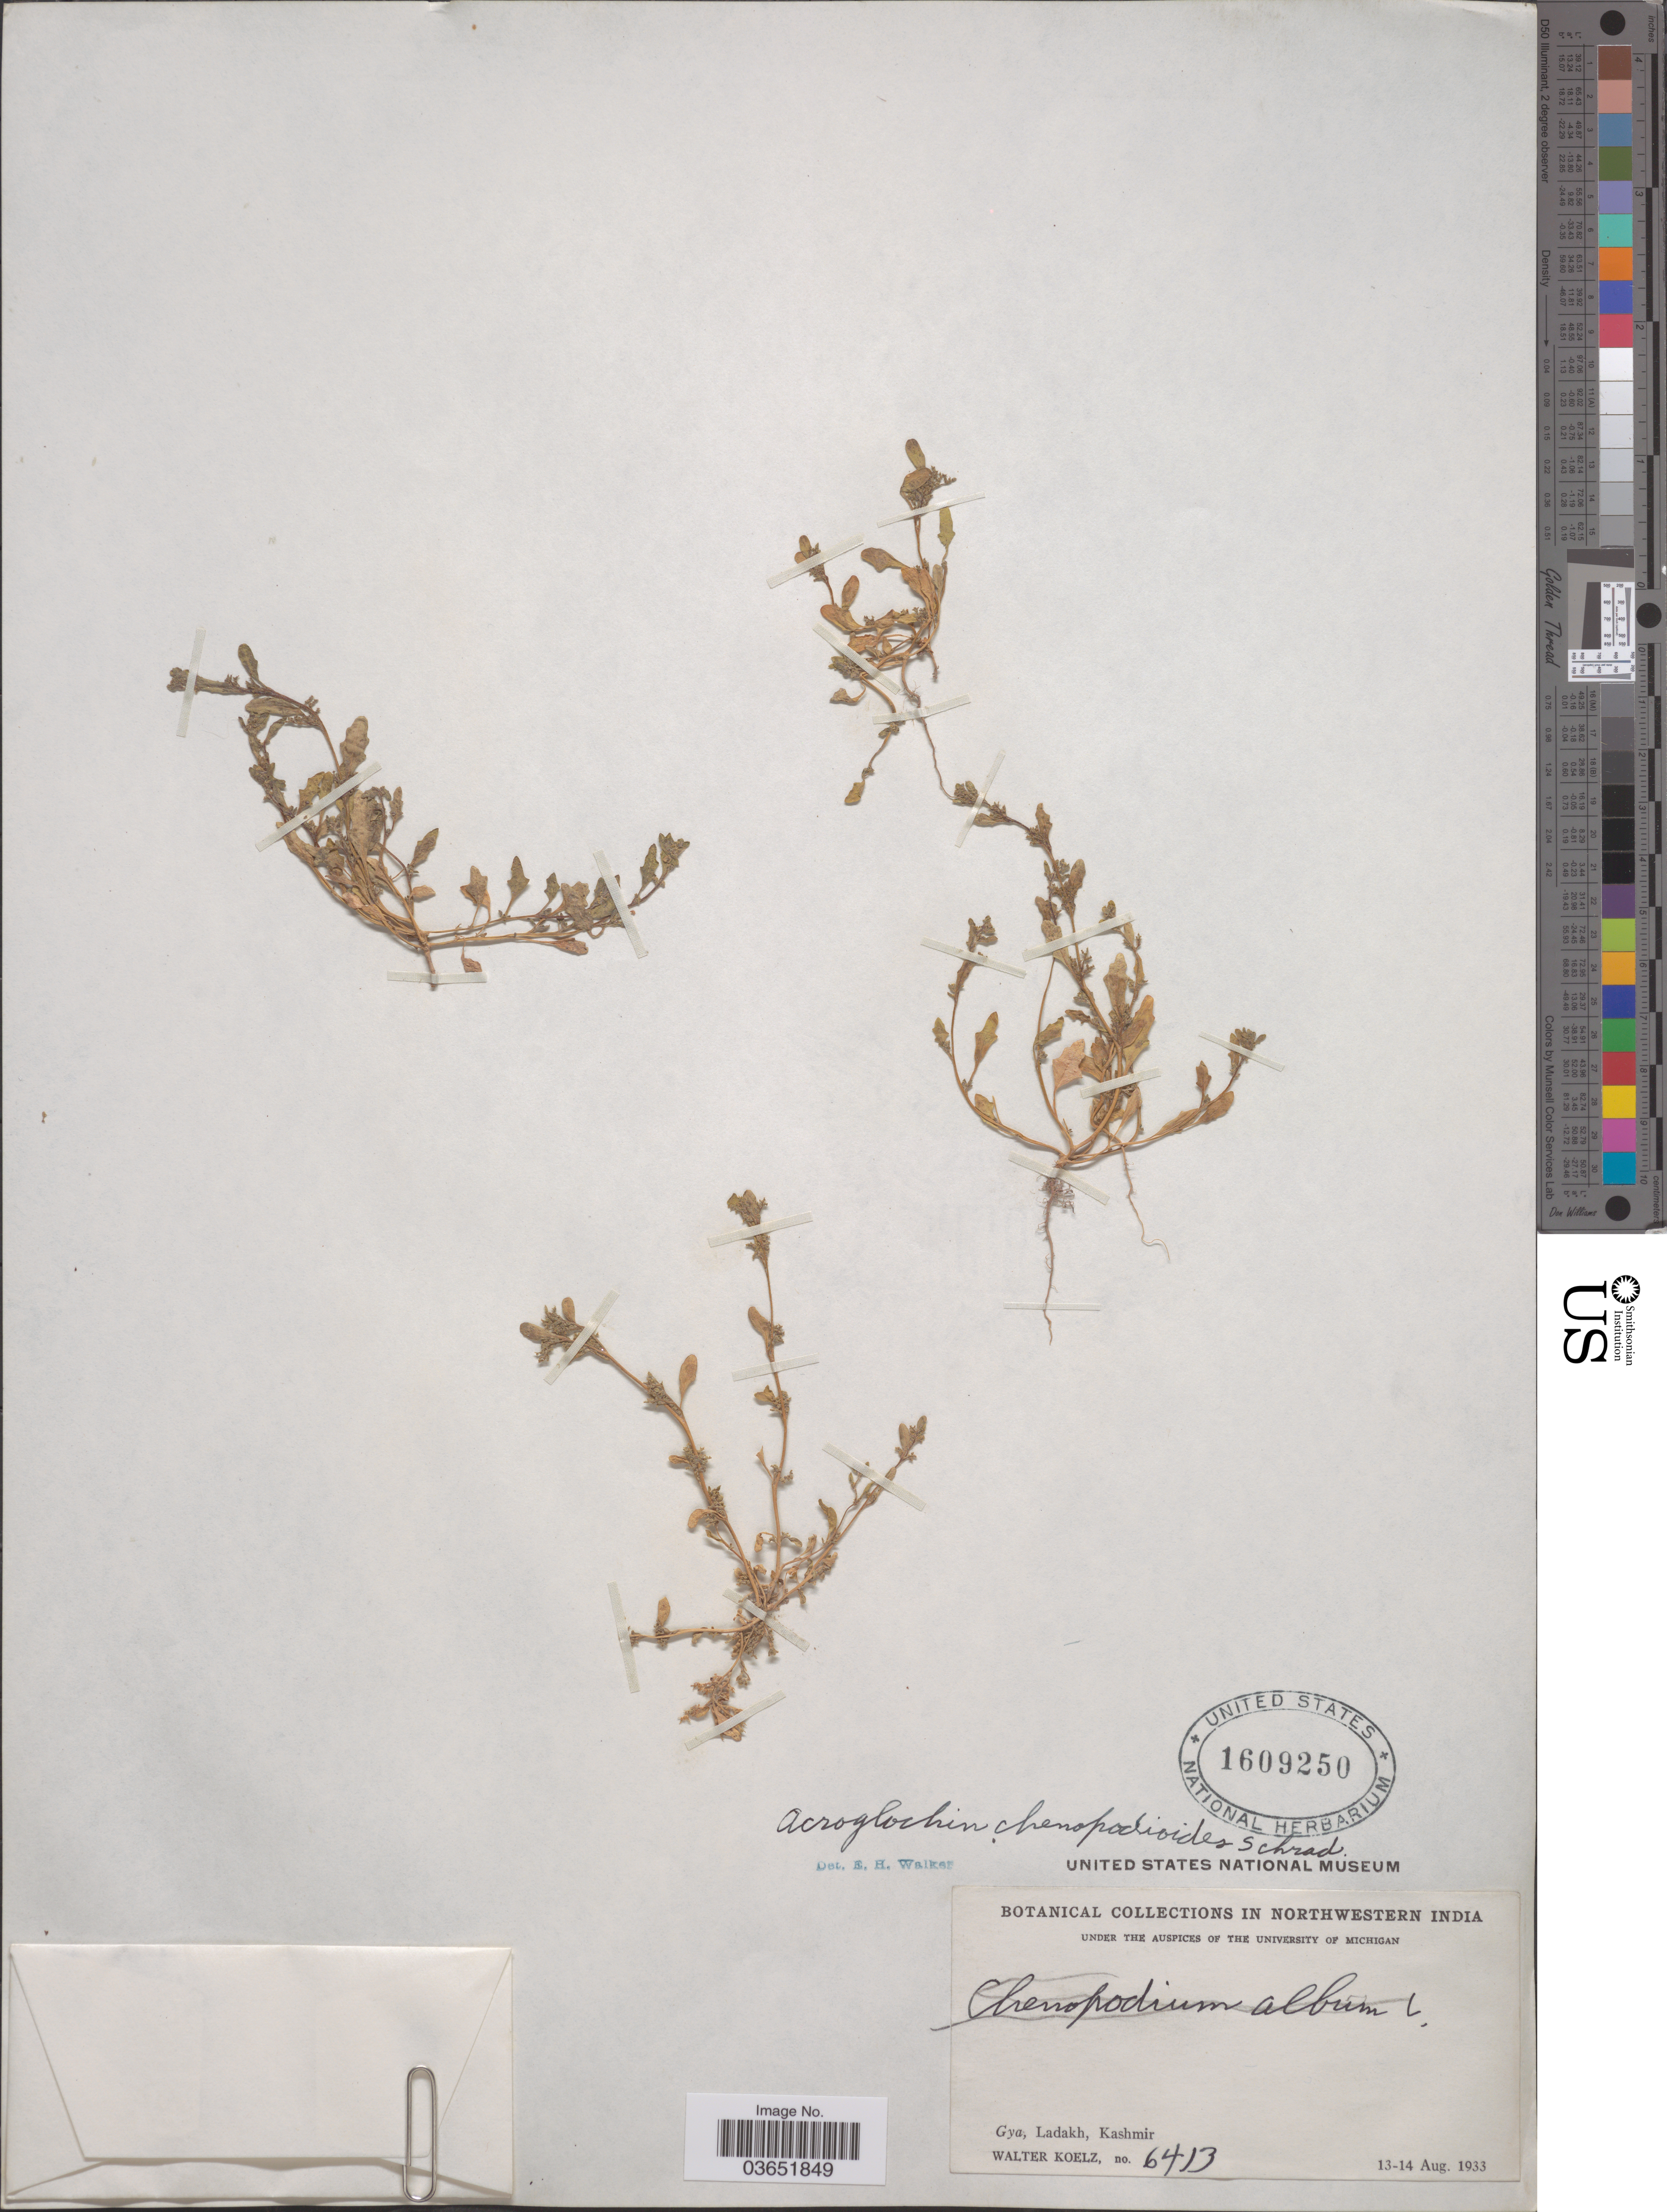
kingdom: Plantae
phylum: Tracheophyta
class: Magnoliopsida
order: Caryophyllales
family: Amaranthaceae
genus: Acroglochin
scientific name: Acroglochin persicarioides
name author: (Poir.) Moq.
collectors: W. N. Koelz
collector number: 6413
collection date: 1933-08-13/1933-08-14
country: India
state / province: Jammu and Kashmir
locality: Northwestern India. Gya, Ladakh, Kashmir.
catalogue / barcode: US 1609250